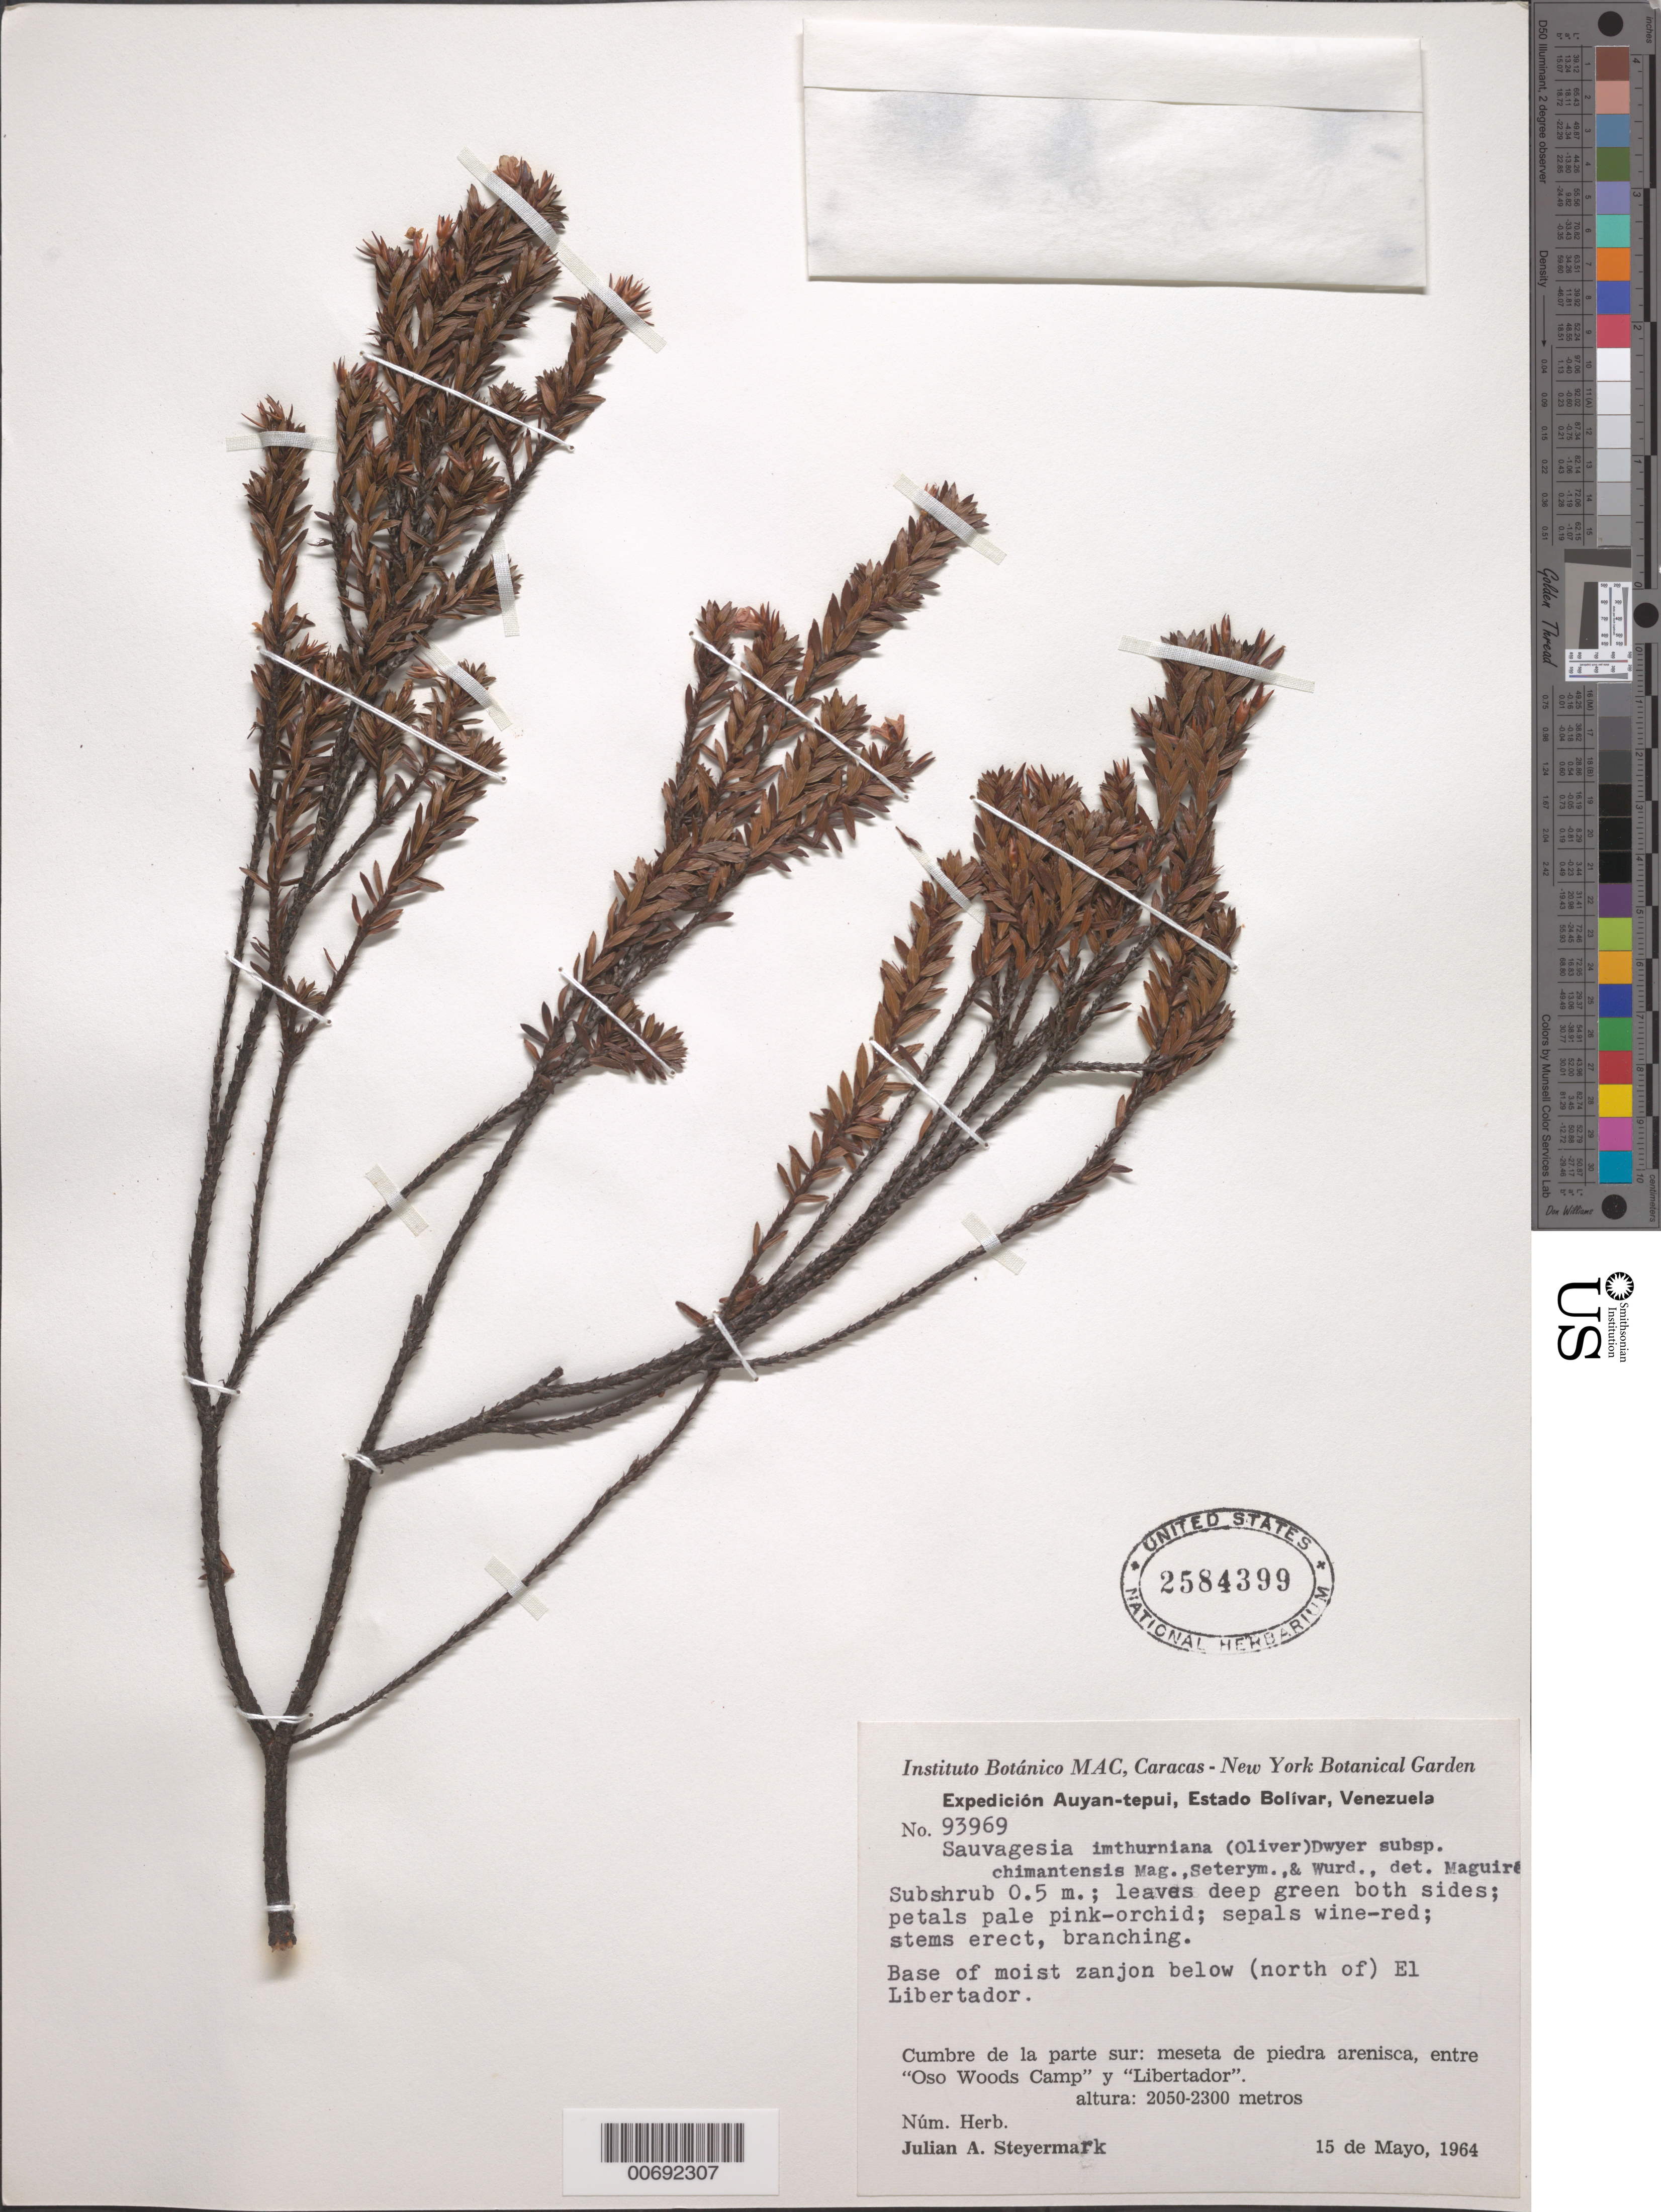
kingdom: Plantae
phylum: Tracheophyta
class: Magnoliopsida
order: Malpighiales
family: Ochnaceae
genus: Sauvagesia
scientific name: Sauvagesia imthurniana subsp. chimantensis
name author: Maguire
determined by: Maguire, Bassett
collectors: J. Steyermark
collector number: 93969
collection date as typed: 15-May-64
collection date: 1964-05-15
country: Venezuela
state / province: Bolívar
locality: Auyan-tepuí, El Libertador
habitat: Base of moist zanjon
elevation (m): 2050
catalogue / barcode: US 2584399